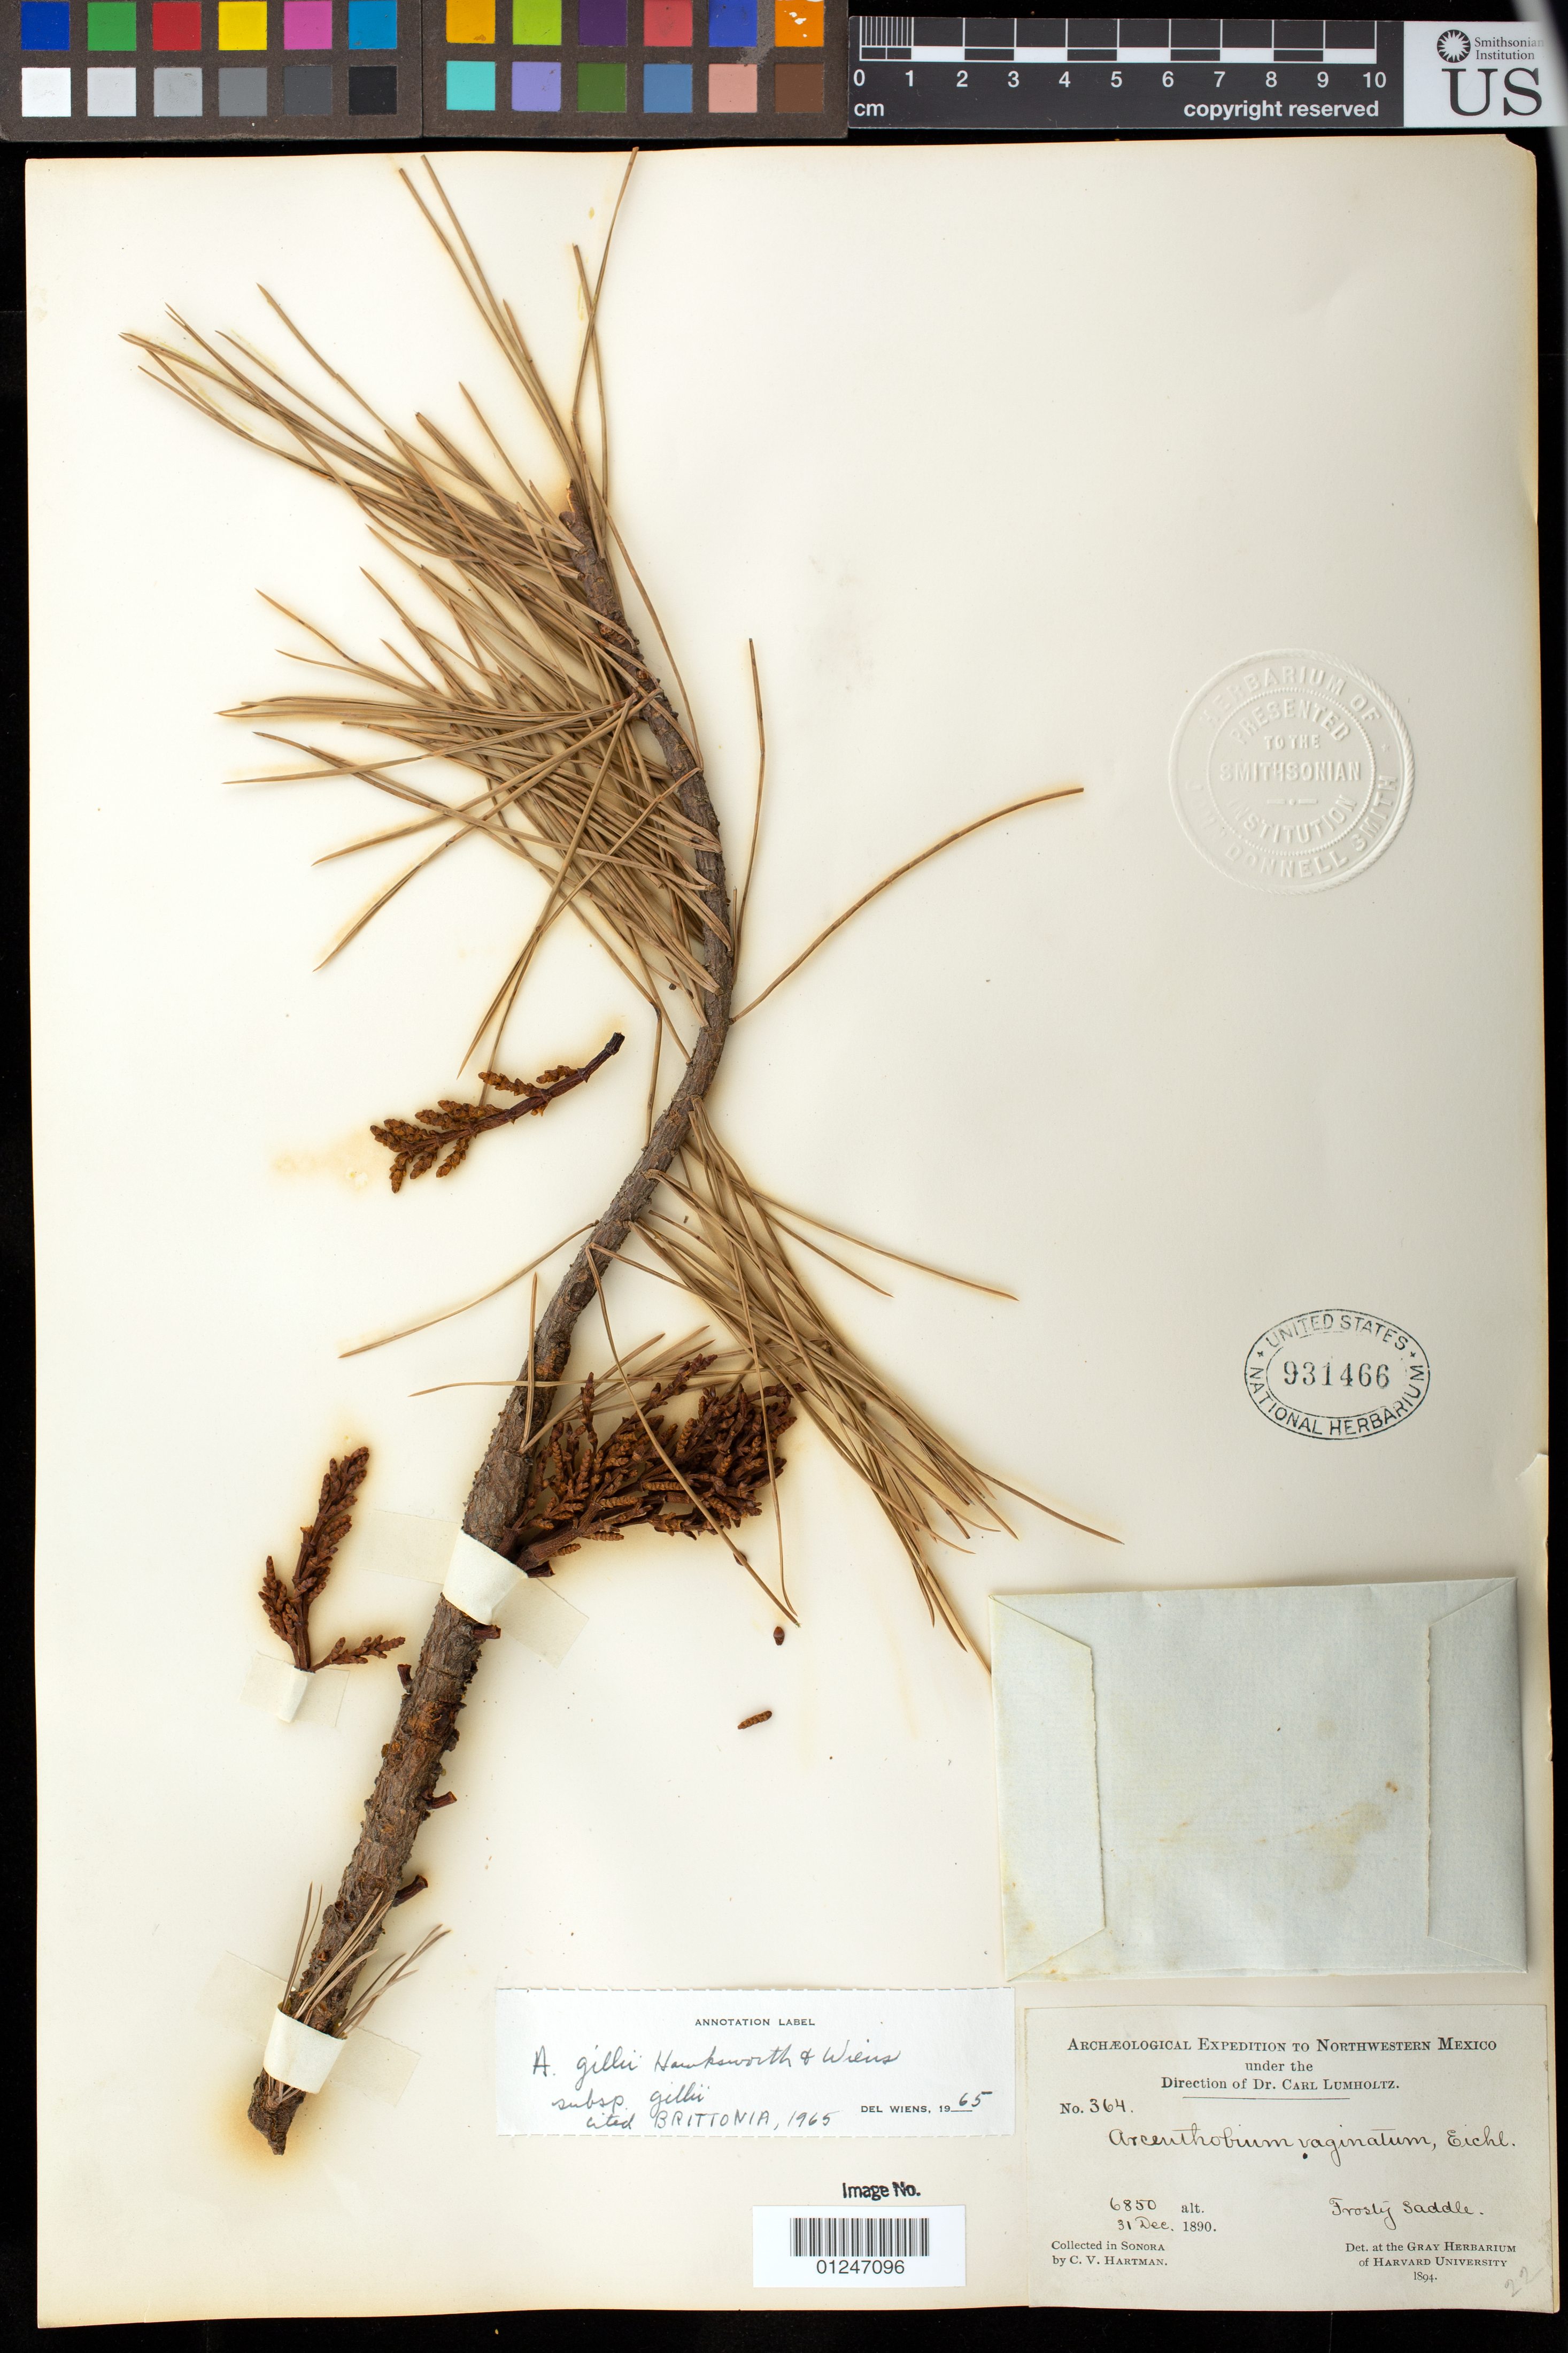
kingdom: Plantae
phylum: Tracheophyta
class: Magnoliopsida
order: Santalales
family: Viscaceae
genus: Arceuthobium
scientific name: Arceuthobium gillii subsp. gillii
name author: Hawksw. & Wiens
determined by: Wiens, D.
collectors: C. V. Hartman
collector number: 364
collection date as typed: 31 Dec 1890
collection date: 1890-12-31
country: Mexico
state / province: Sonora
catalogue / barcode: US 931466